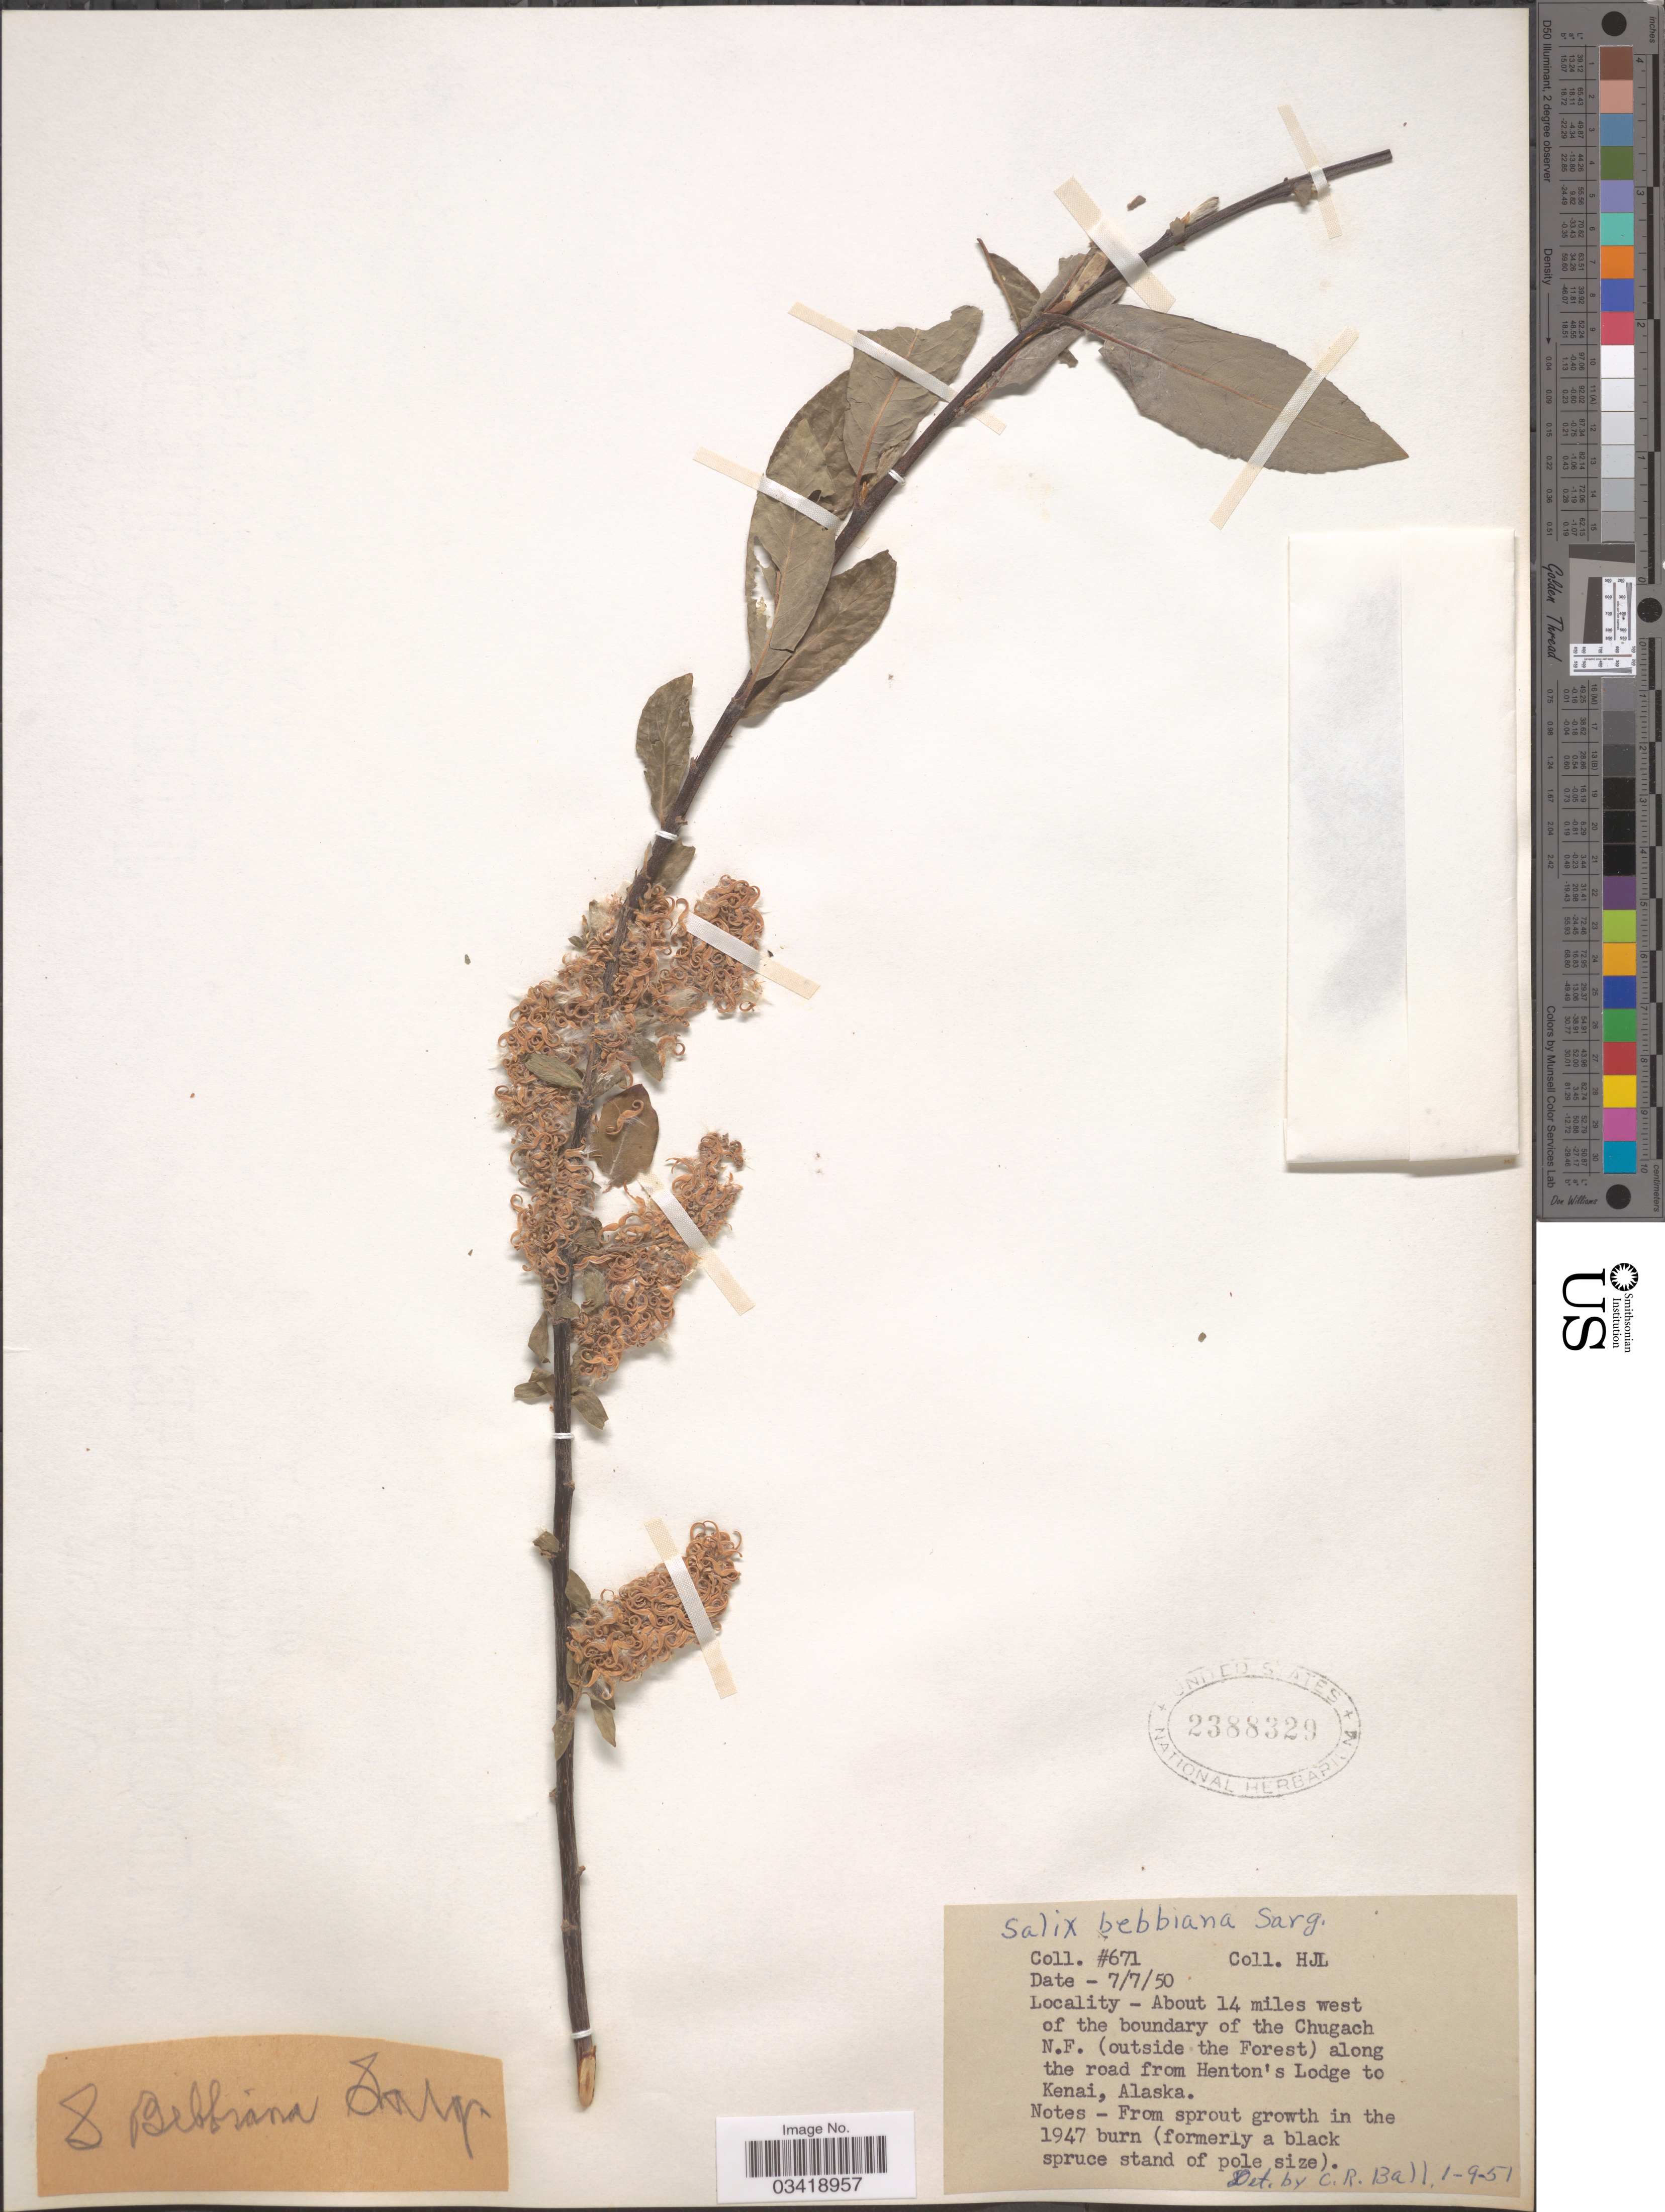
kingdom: Plantae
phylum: Tracheophyta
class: Magnoliopsida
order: Malpighiales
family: Salicaceae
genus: Salix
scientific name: Salix bebbiana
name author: Sarg.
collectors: H. J. L.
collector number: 671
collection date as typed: Transcribed d/m/y: 7/7/50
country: United States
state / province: Alaska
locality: About 14 miles west of the boundary of the Chugach N.F. (outside the Forest) along the road from Henton's Lodge to Kenai.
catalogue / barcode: US 2388329